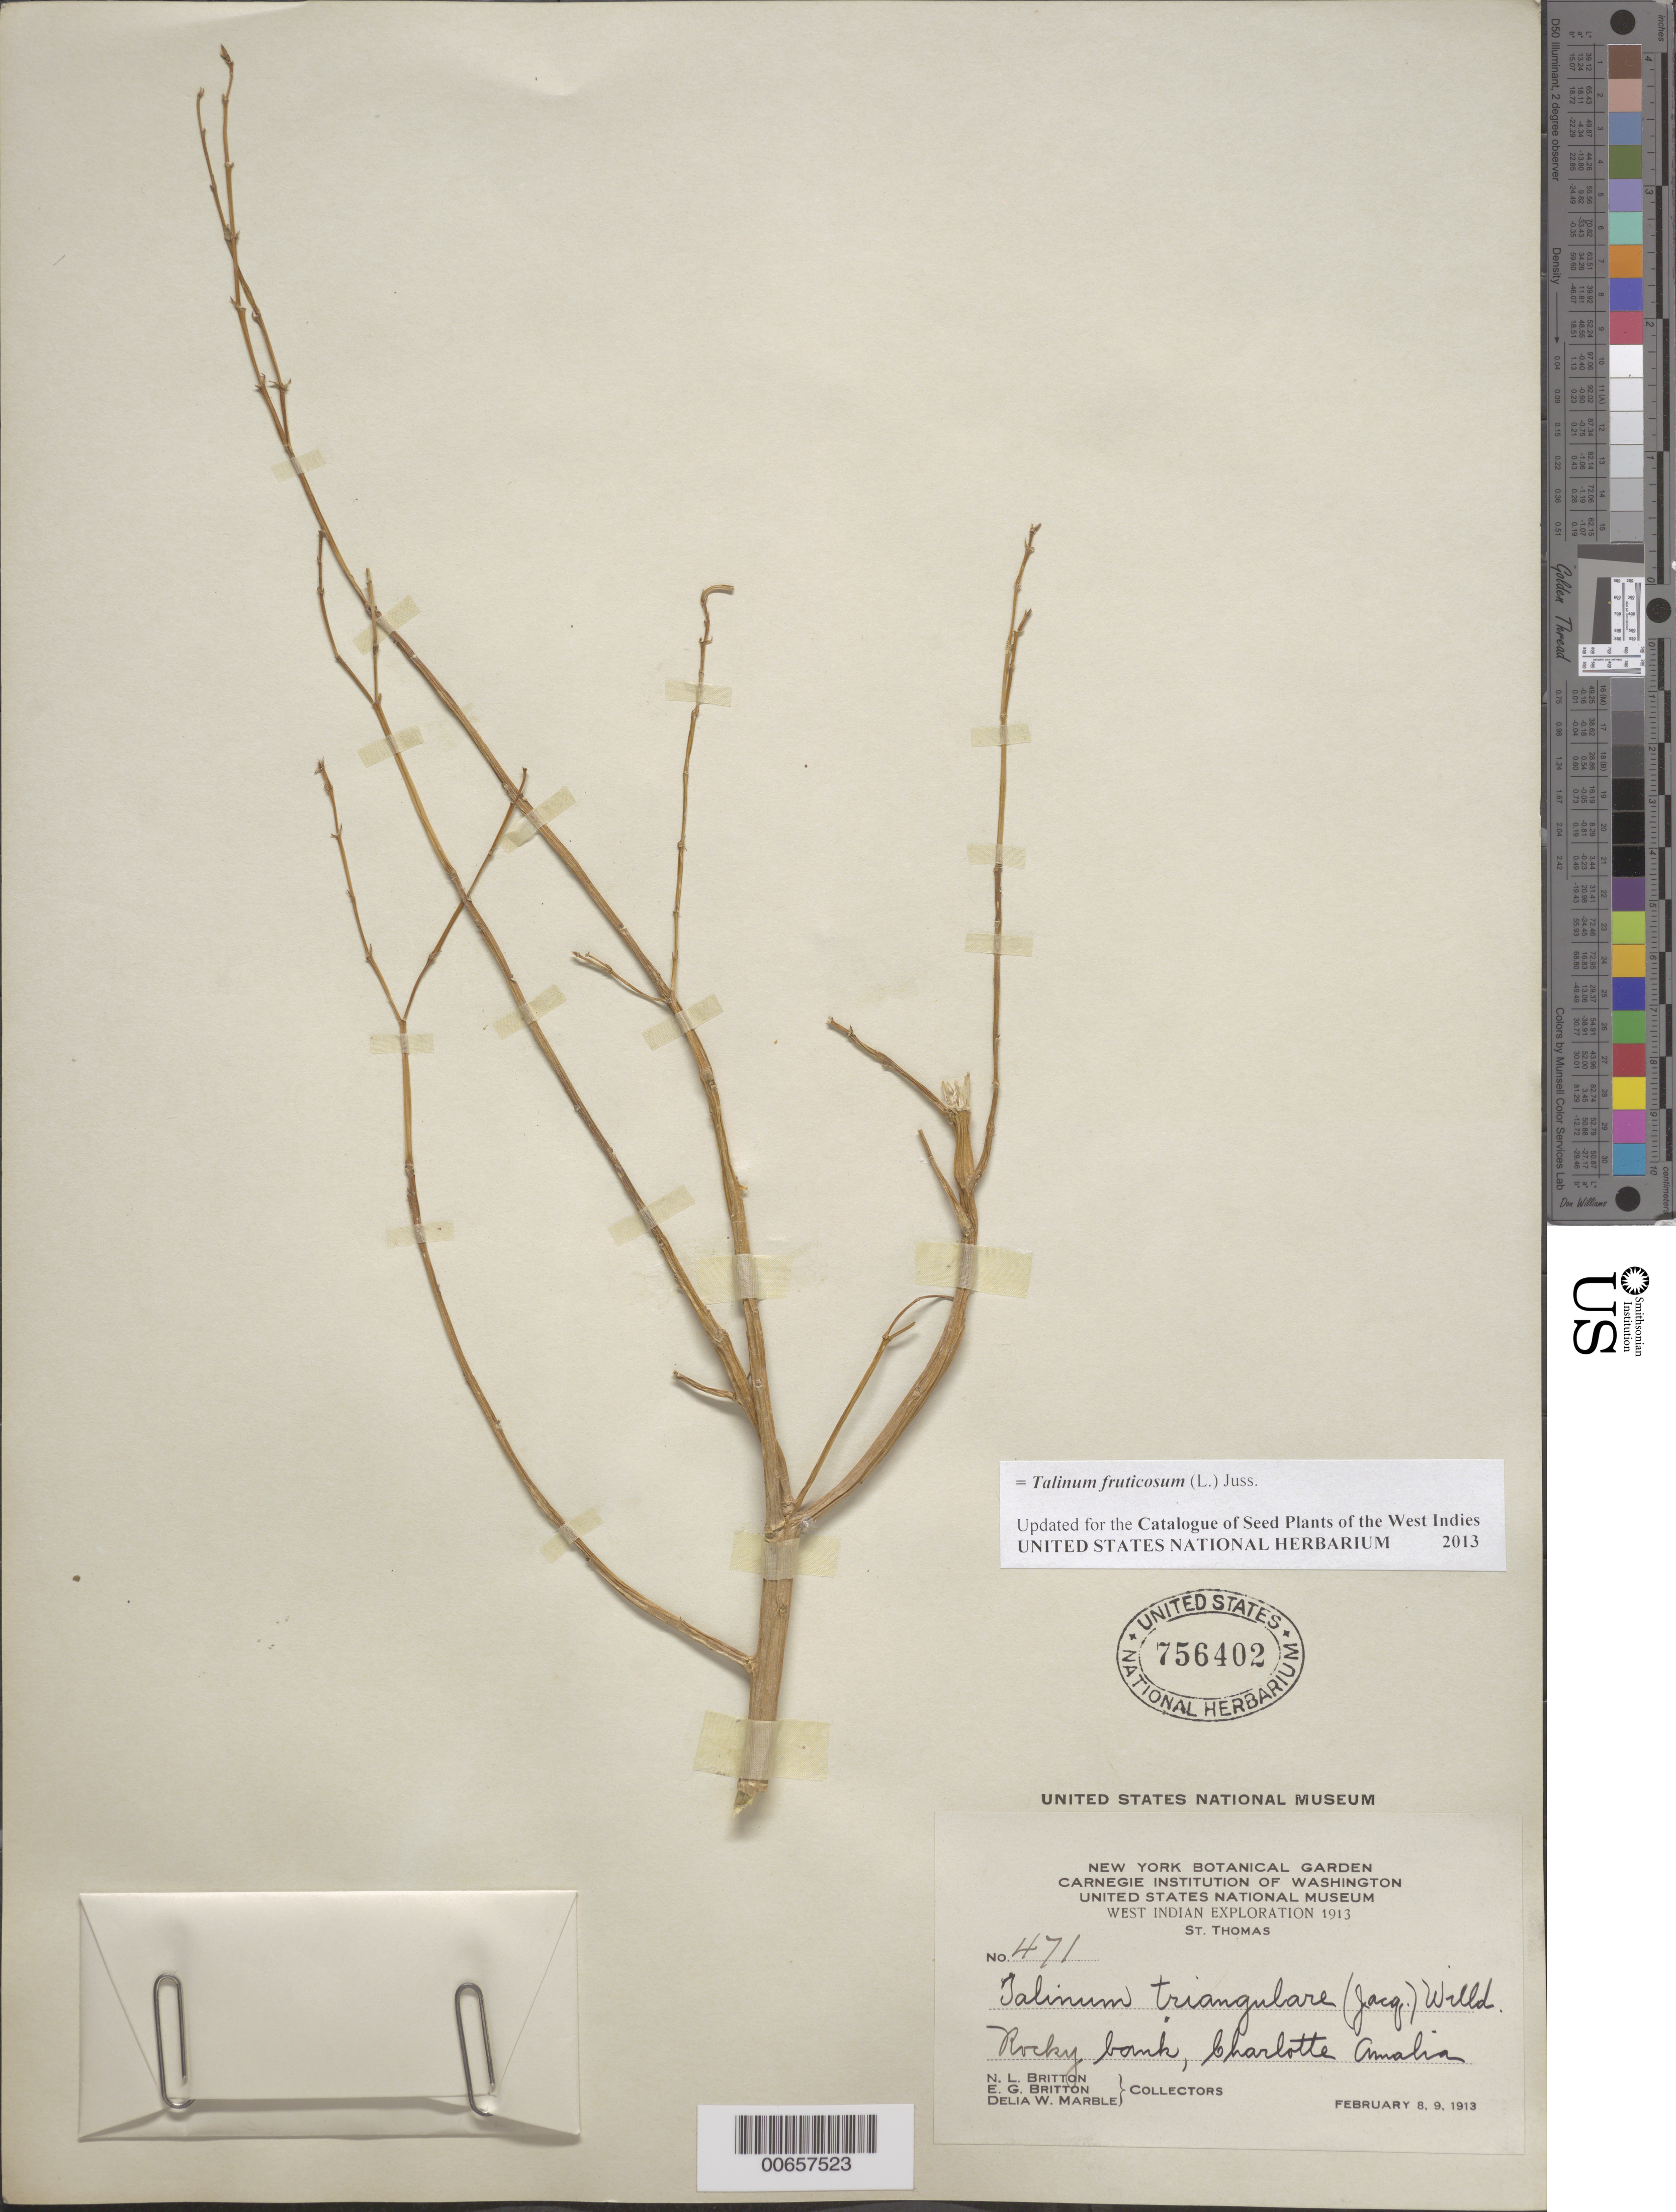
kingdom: Plantae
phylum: Tracheophyta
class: Magnoliopsida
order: Caryophyllales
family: Talinaceae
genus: Talinum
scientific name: Talinum fruticosum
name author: (L.) Juss.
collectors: N. Britton, E. G. Britton & D. W. Marble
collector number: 471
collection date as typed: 08 Feb 1913 and 09 Feb 1913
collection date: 1913-02-08,1913-02-09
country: U.S. Virgin Islands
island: St. Thomas Island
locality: Charlotte Amalia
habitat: Rocky bank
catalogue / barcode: US 756402